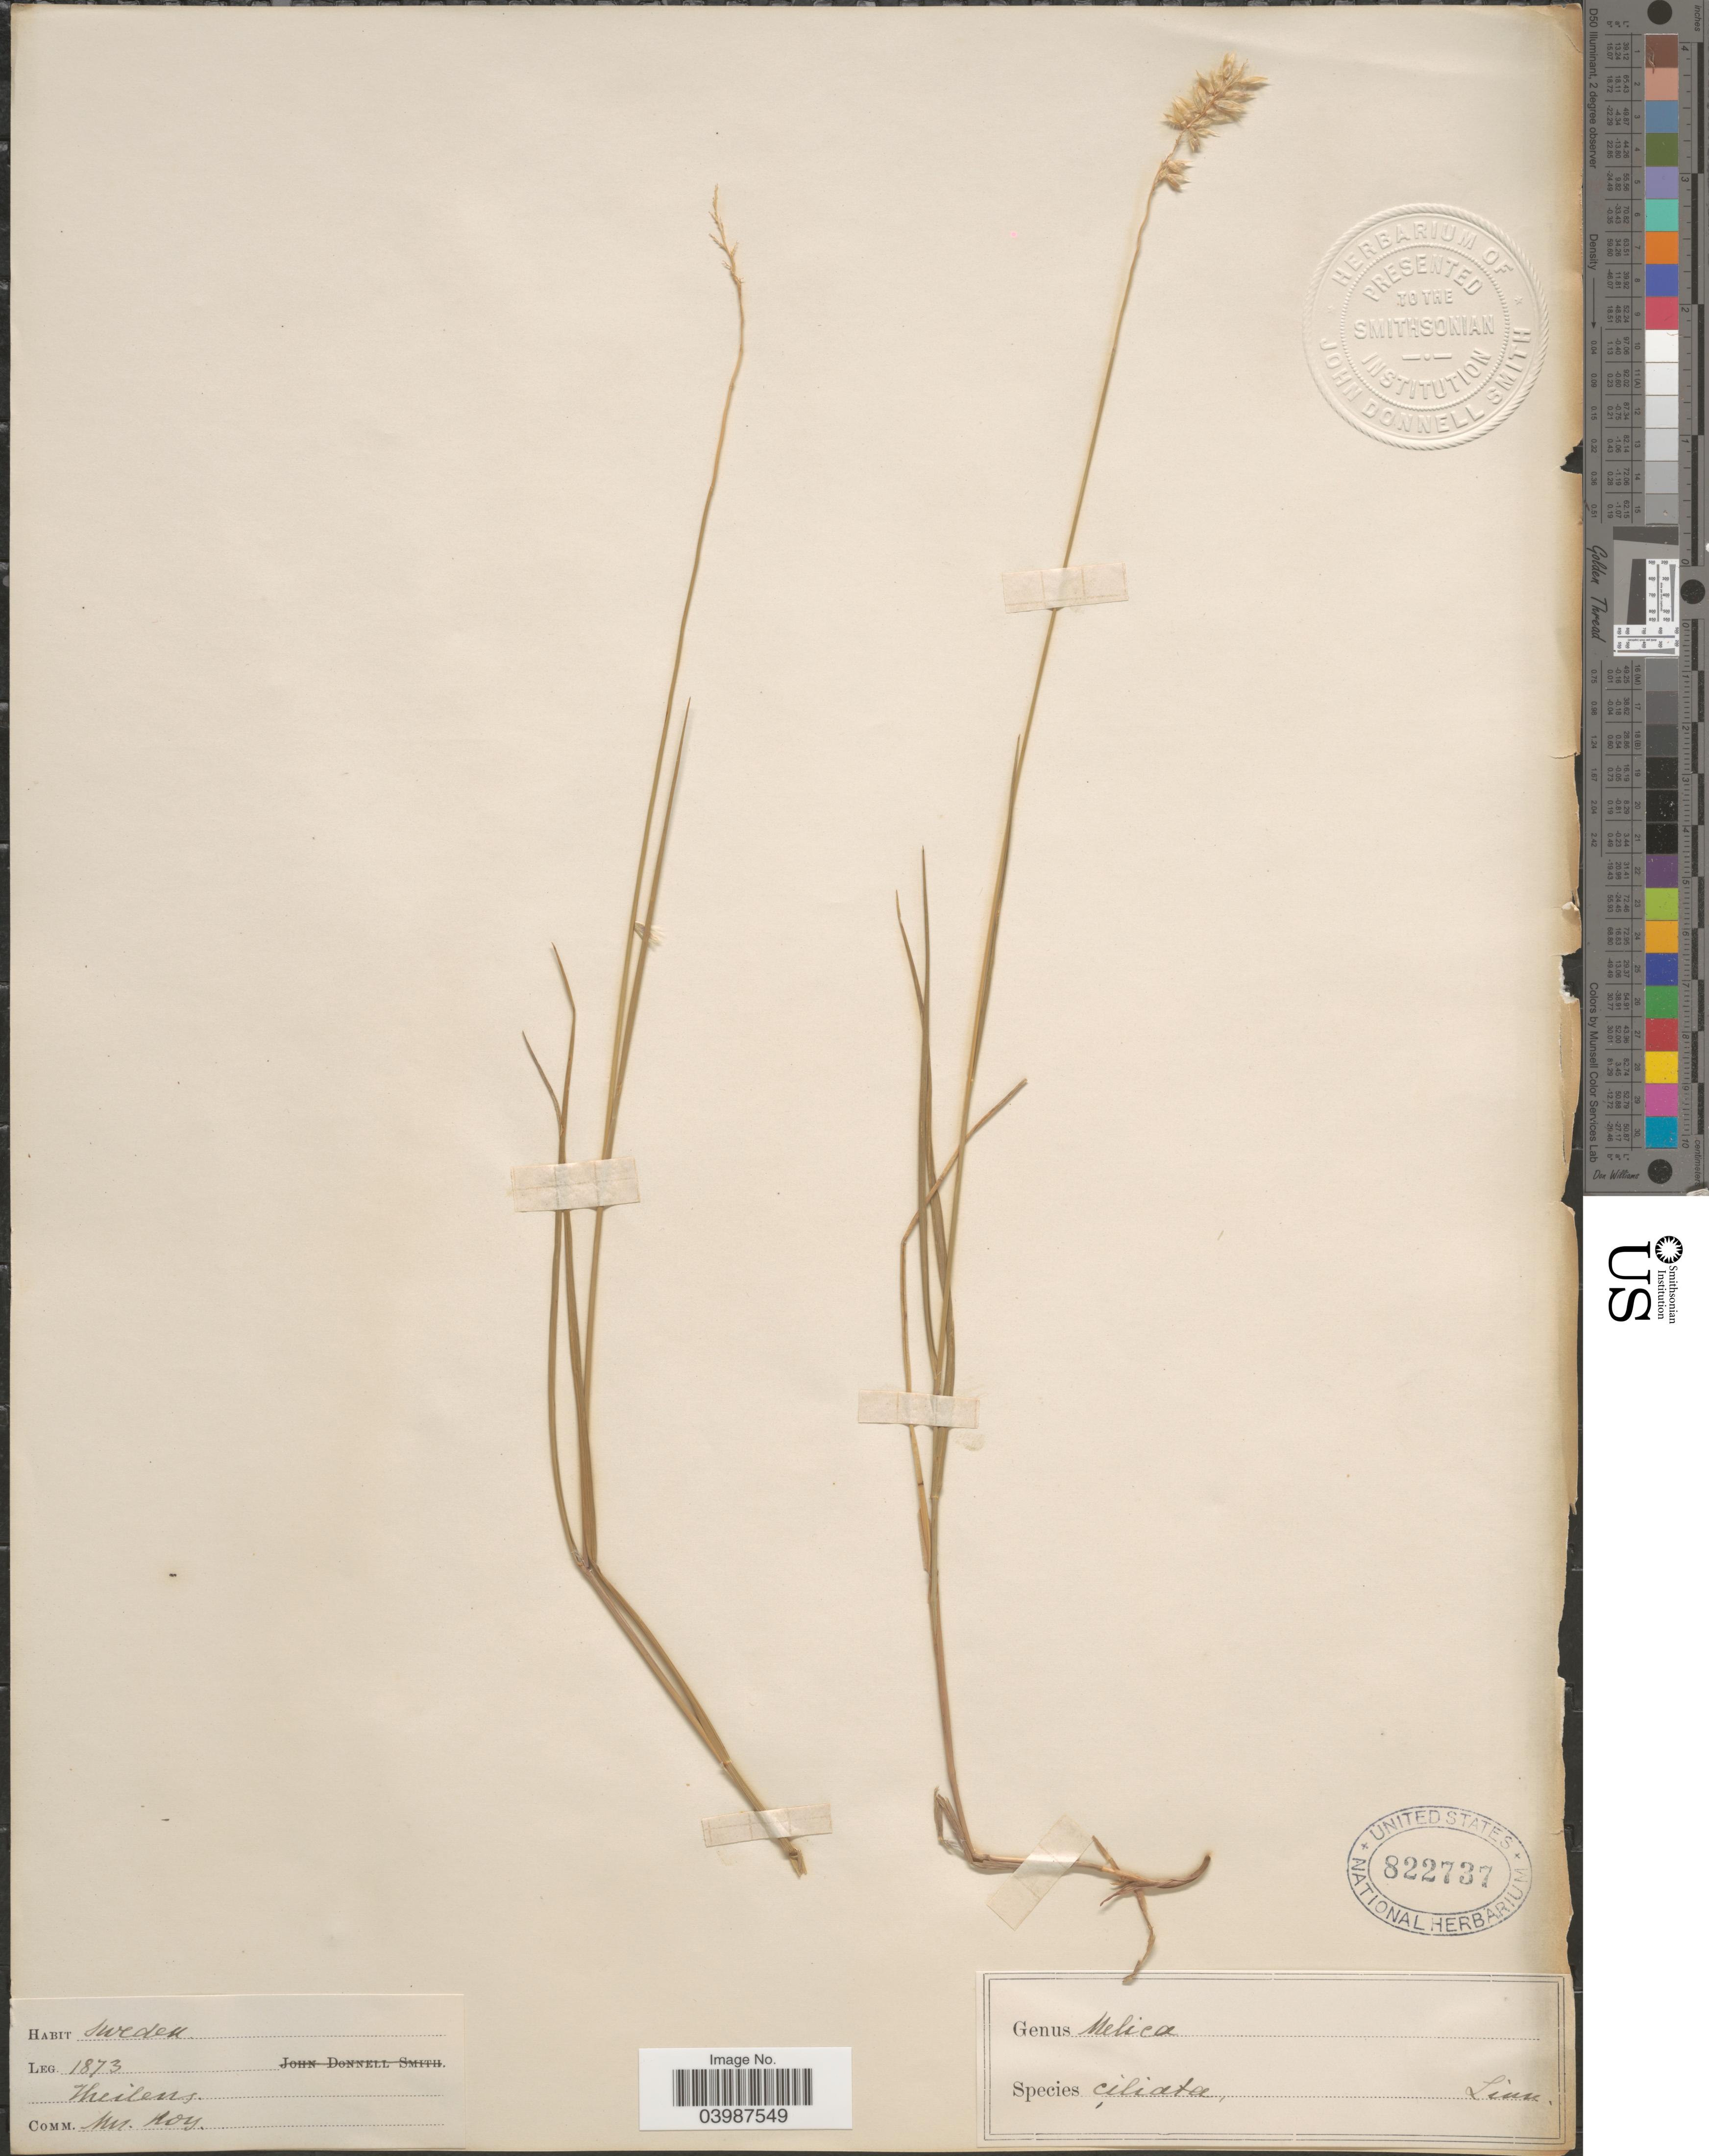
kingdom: Plantae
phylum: Tracheophyta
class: Liliopsida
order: Poales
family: Poaceae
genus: Melica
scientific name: Melica ciliata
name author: L.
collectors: Thielens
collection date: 1873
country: Sweden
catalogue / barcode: US 822737